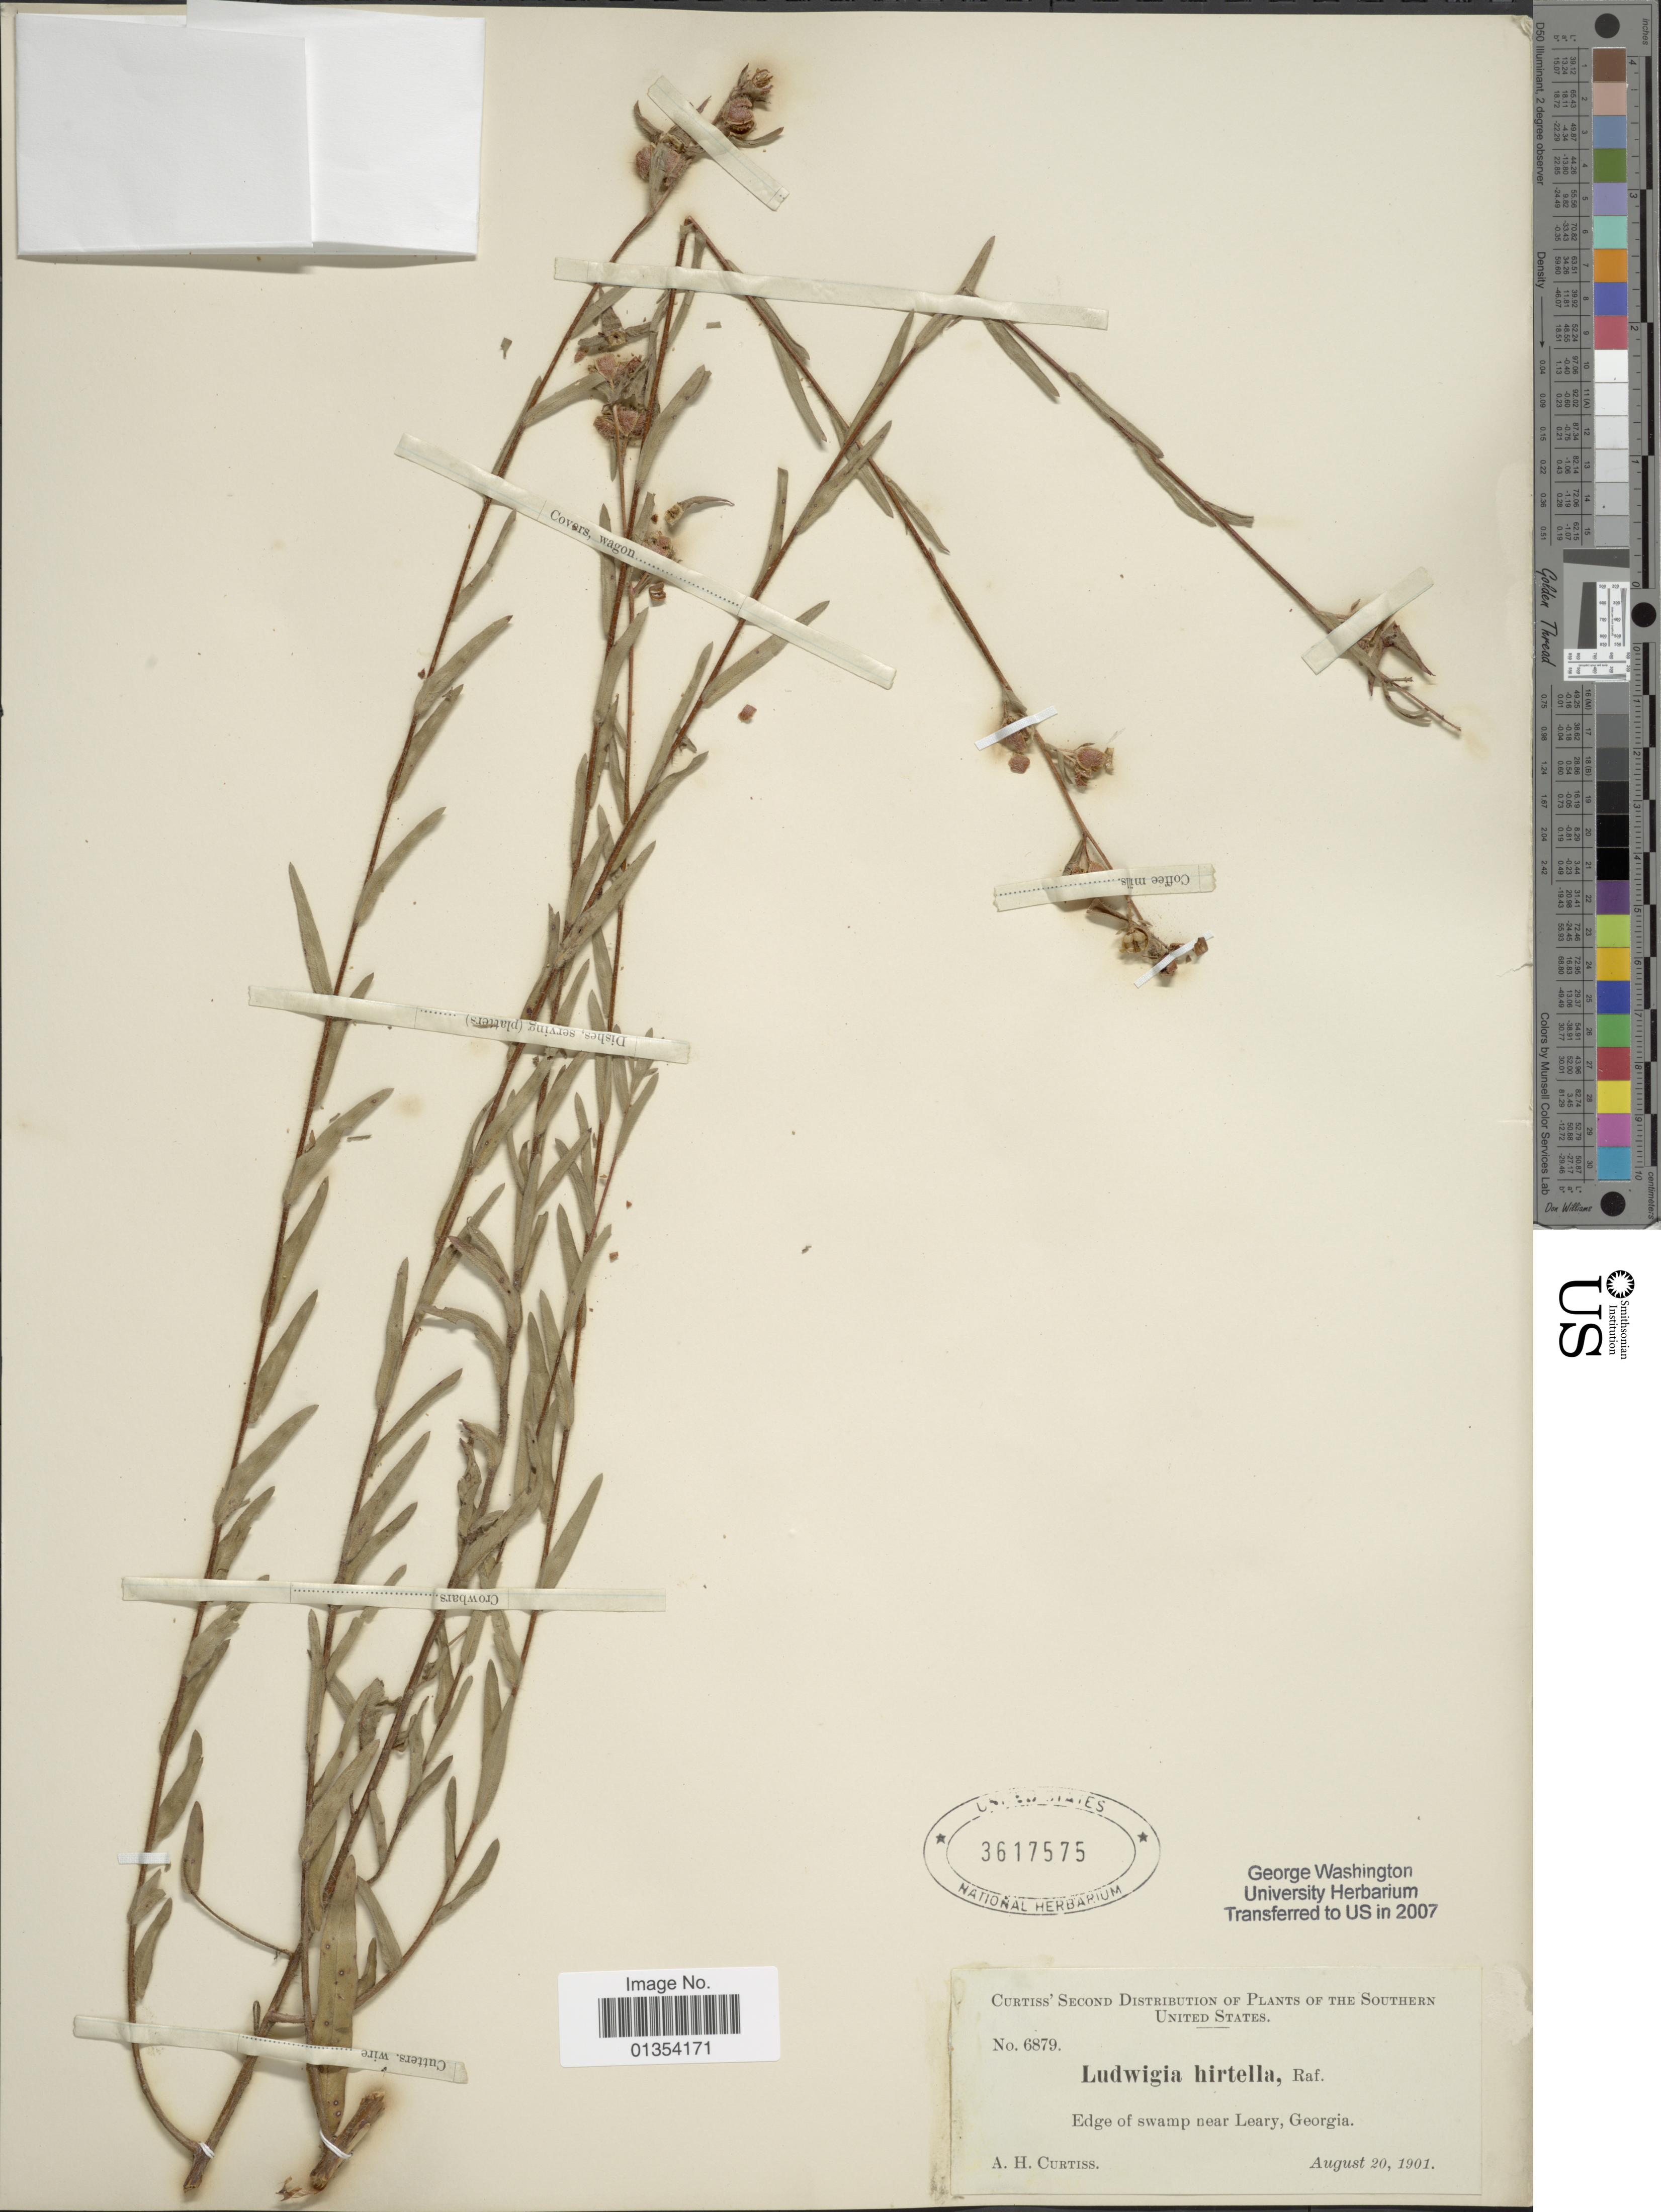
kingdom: Plantae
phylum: Tracheophyta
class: Magnoliopsida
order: Myrtales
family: Onagraceae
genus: Ludwigia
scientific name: Ludwigia hirtella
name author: Raf.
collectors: A. H. Curtiss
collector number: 6879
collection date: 1901-08-20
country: United States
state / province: Georgia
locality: Edge of swamp near Leary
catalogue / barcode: US 3617575